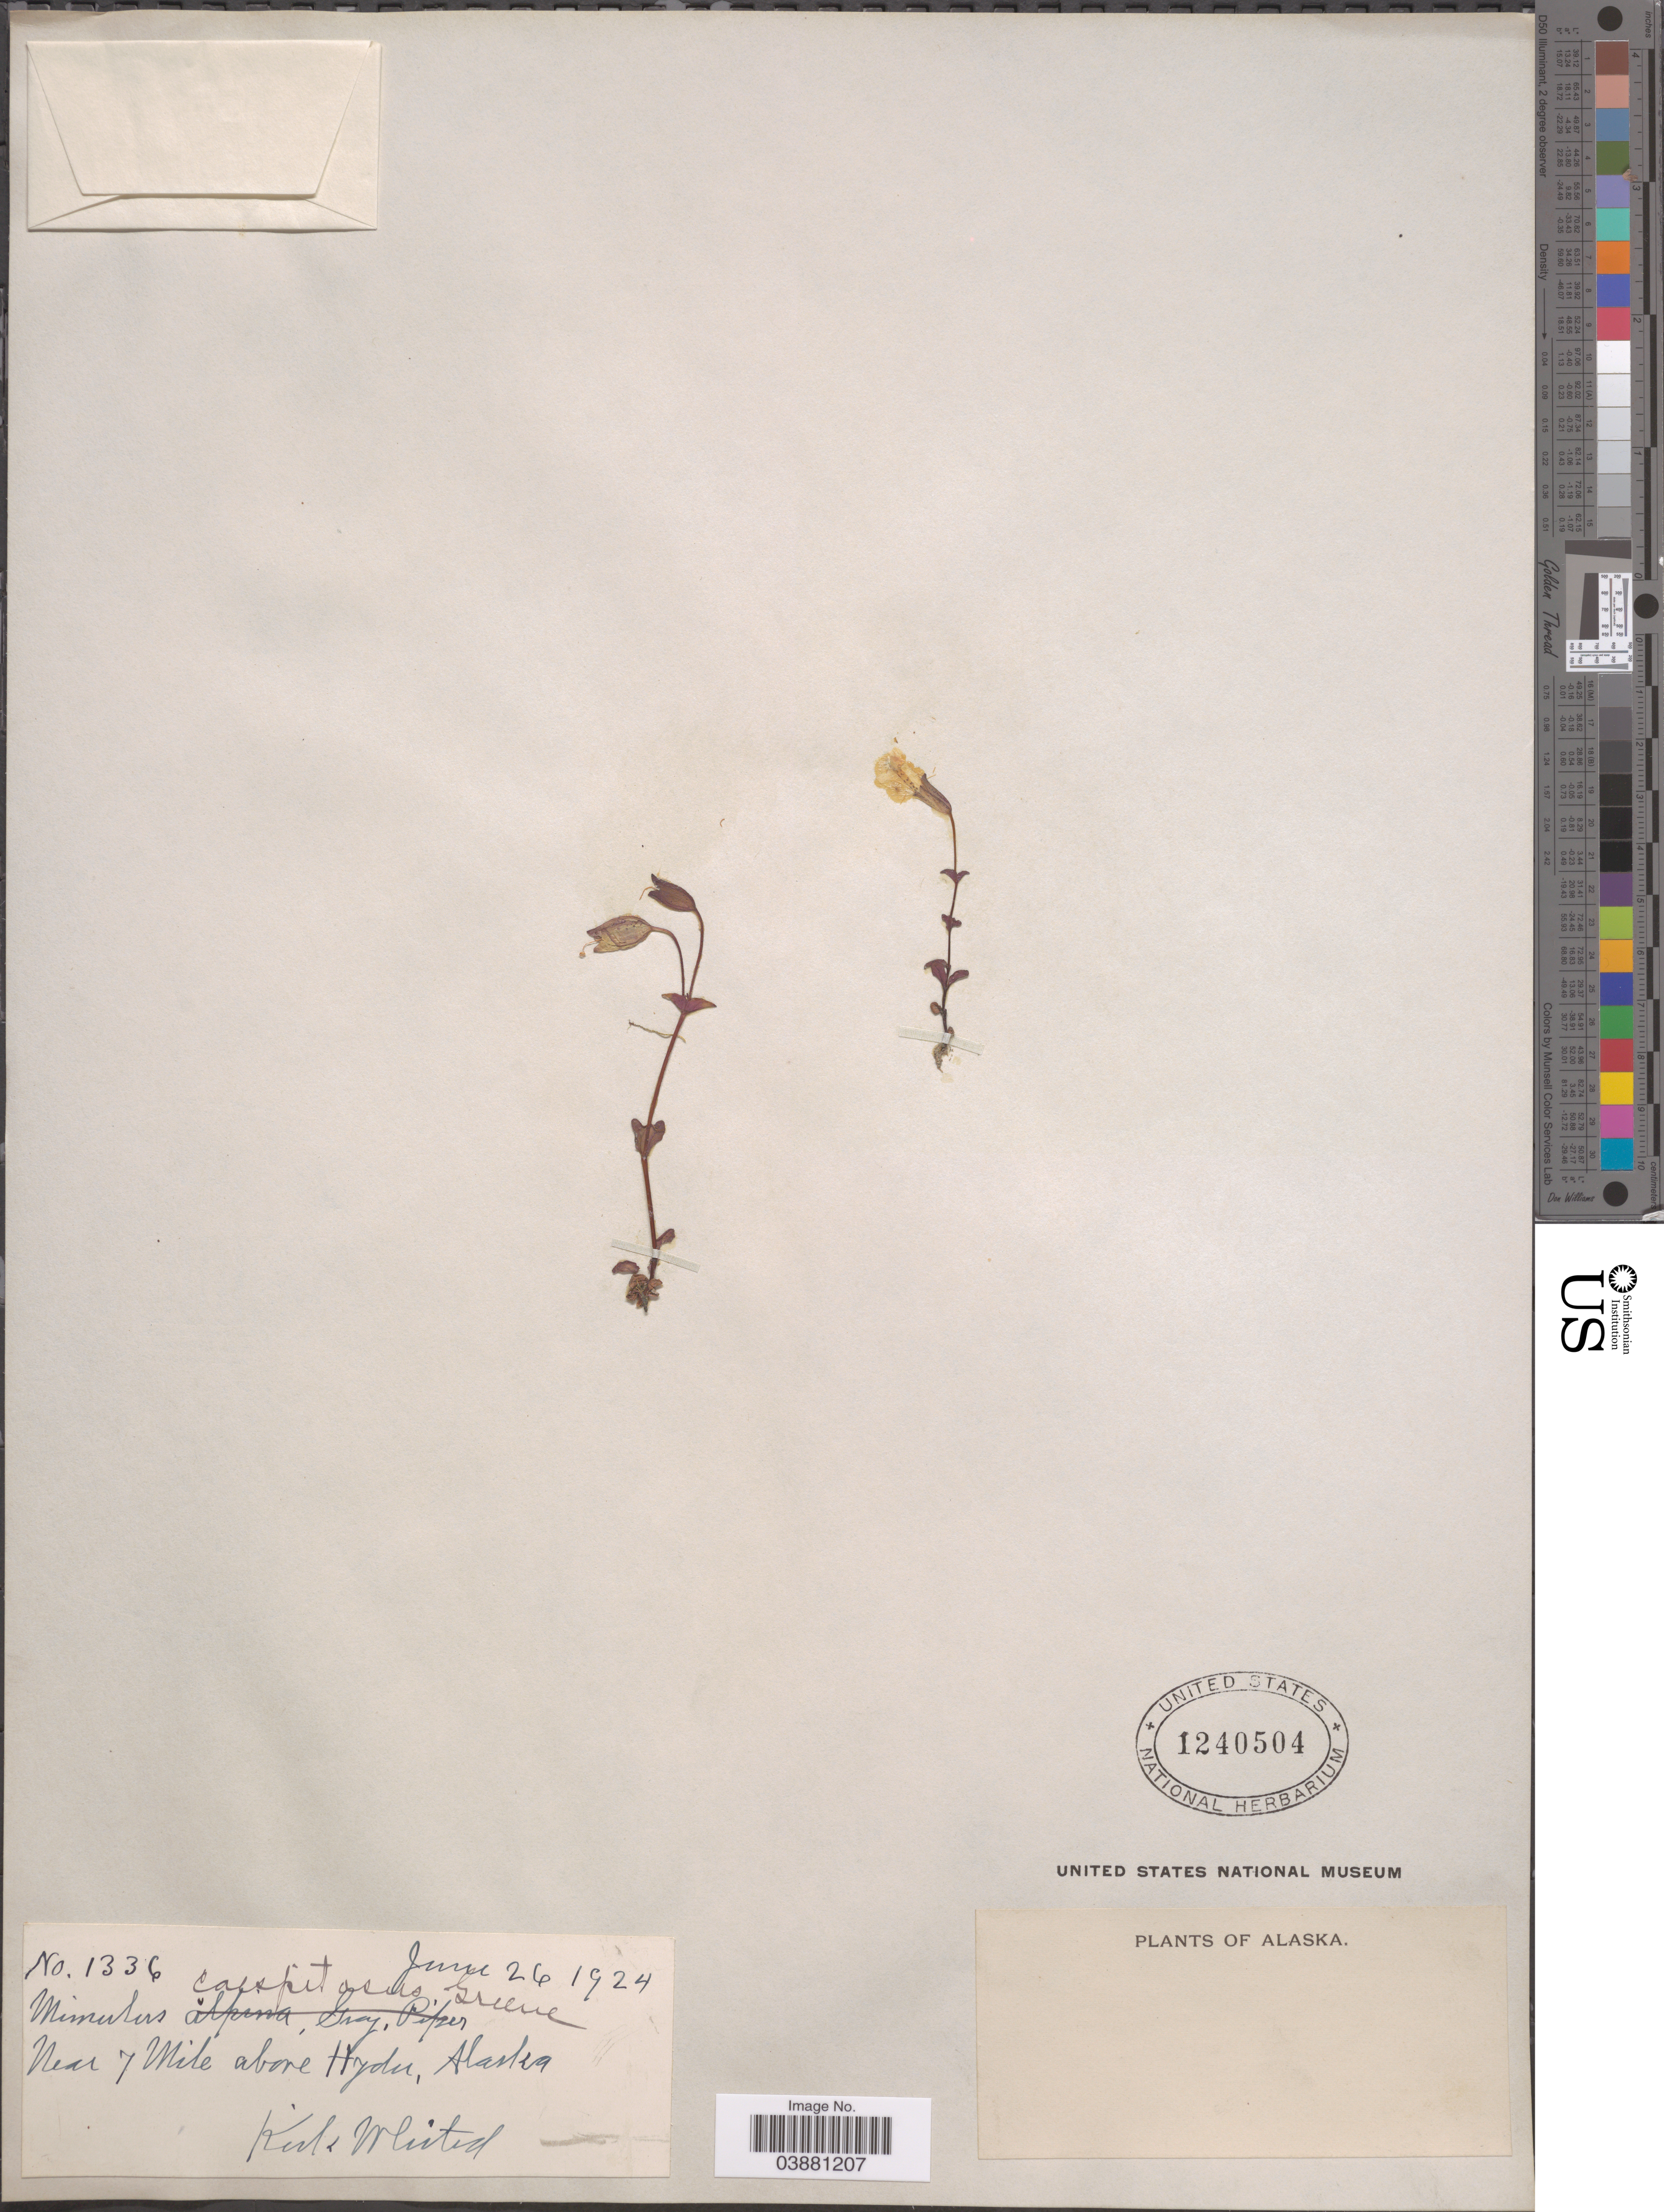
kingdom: Plantae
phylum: Tracheophyta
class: Magnoliopsida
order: Lamiales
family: Phrymaceae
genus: Mimulus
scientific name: Mimulus guttatus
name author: DC.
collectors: K. Whited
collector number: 1336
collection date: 1924-06-26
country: United States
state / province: Alaska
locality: Near 7 Mile above Hyder.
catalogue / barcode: US 1240504